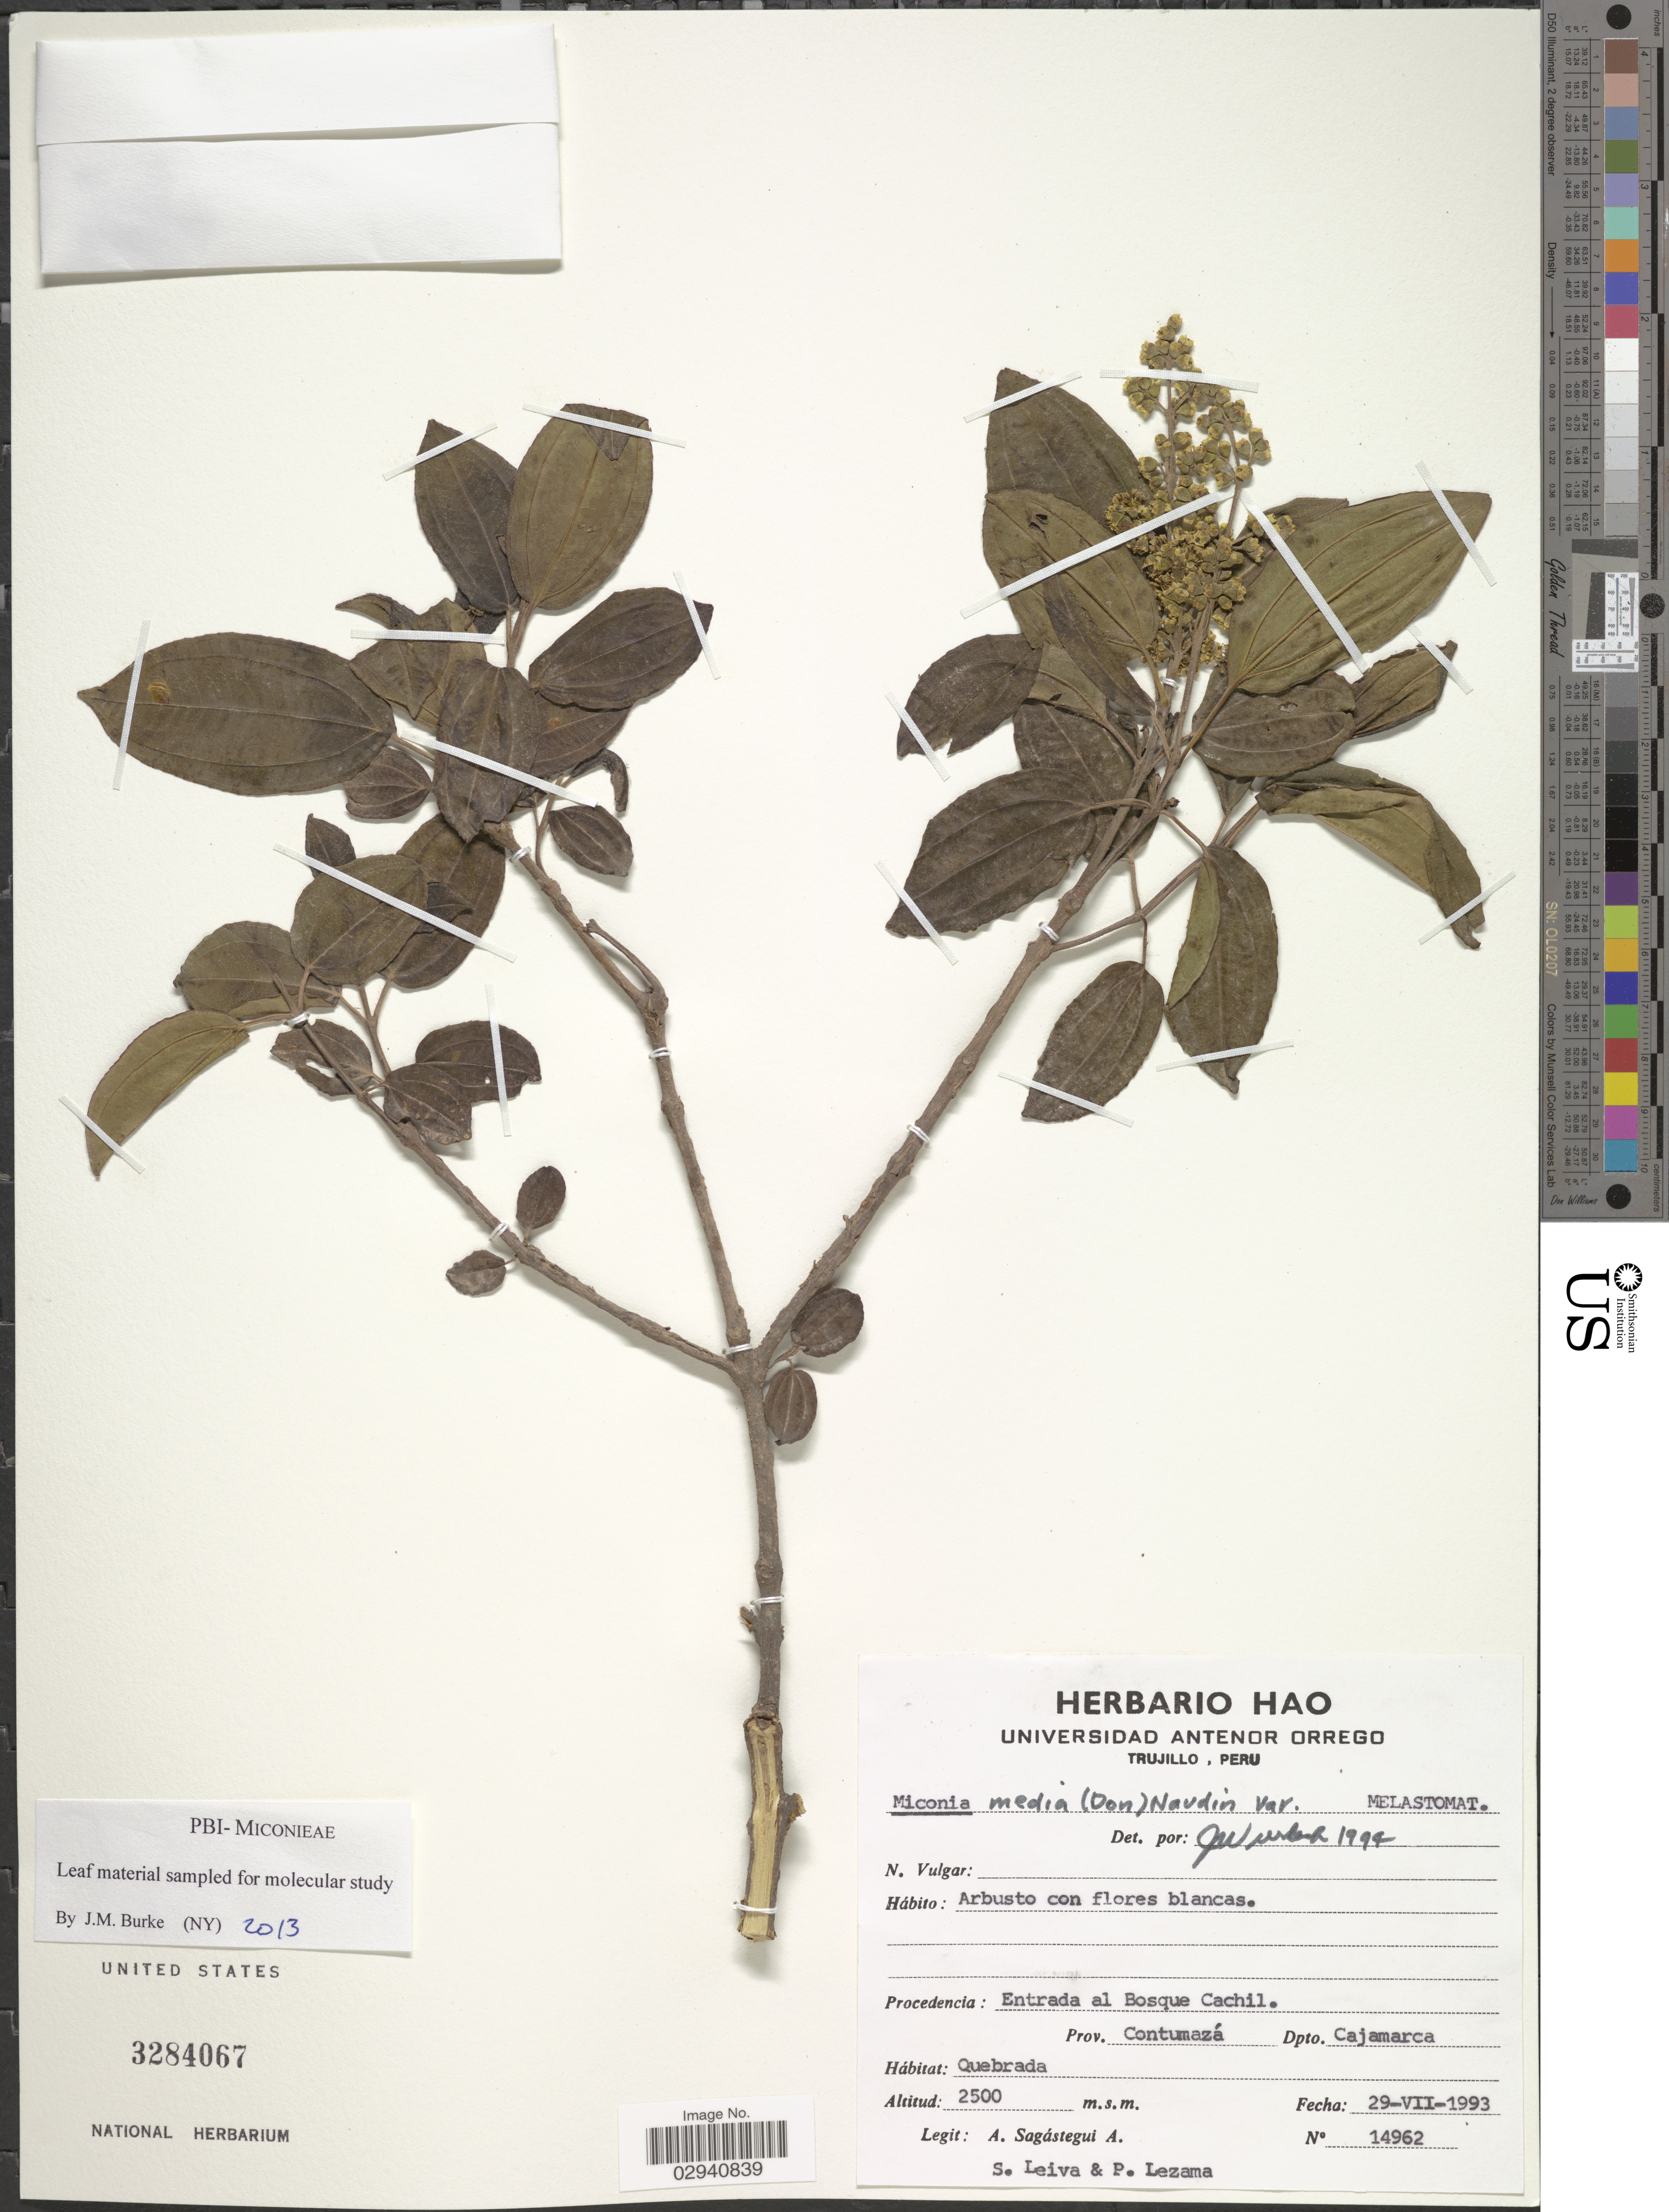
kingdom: Plantae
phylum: Tracheophyta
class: Magnoliopsida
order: Myrtales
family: Melastomataceae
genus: Miconia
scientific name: Miconia media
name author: (D. Don) Naudin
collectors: A. Sagástegui A., S. Leiva & P. Lezama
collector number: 14962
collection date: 1993-07-29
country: Peru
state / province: Cajamarca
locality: Procedencia: Entrada al Bosque Cachil. Prov. Contumazá. Dpto. Cajamarca.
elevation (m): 2500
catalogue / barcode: US 3284067